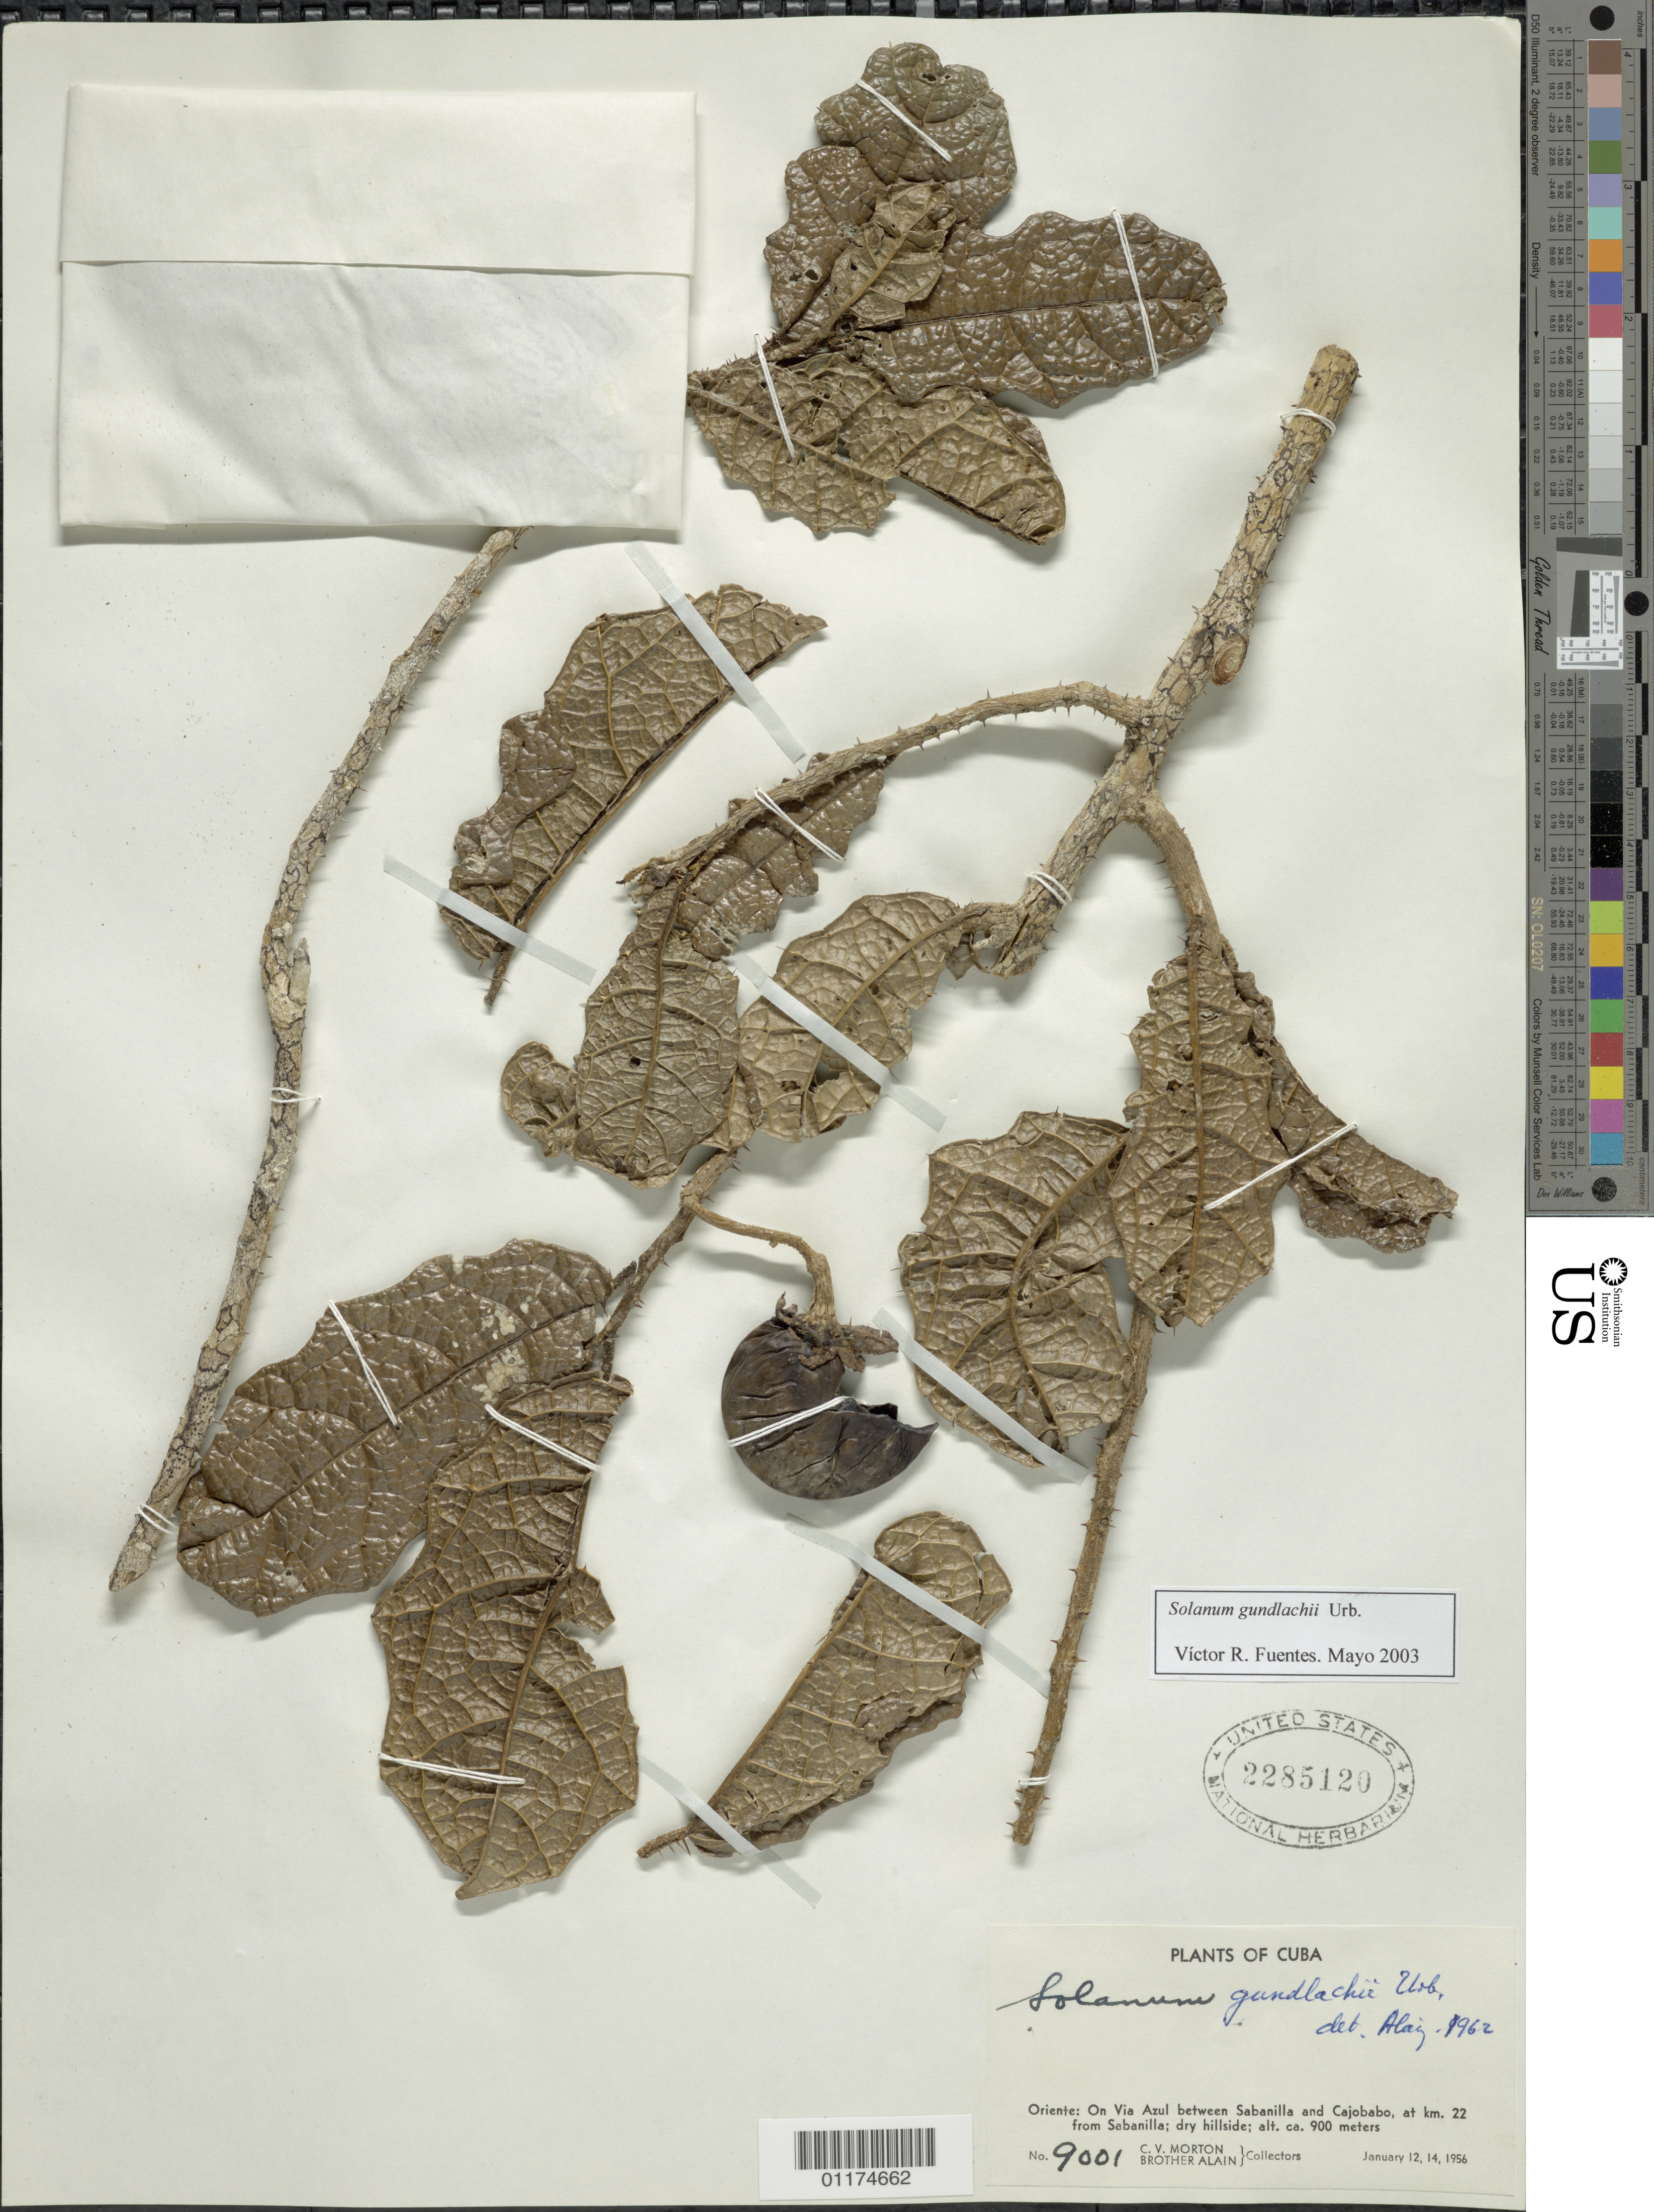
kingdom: Plantae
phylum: Tracheophyta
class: Magnoliopsida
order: Solanales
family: Solanaceae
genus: Solanum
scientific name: Solanum gundlachii var. gundlachii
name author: Urb.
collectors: C. V. Morton & A. H. Liogier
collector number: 9001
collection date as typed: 12 Jan 1956 and 14 Jan 1956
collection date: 1956-01-12,1956-01-14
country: Cuba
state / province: Oriente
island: Cuba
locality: On Via Azul between Sabanilla and Cajobabo, at km. 22 from Sabanilla; dry hillside;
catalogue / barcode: US 2285120